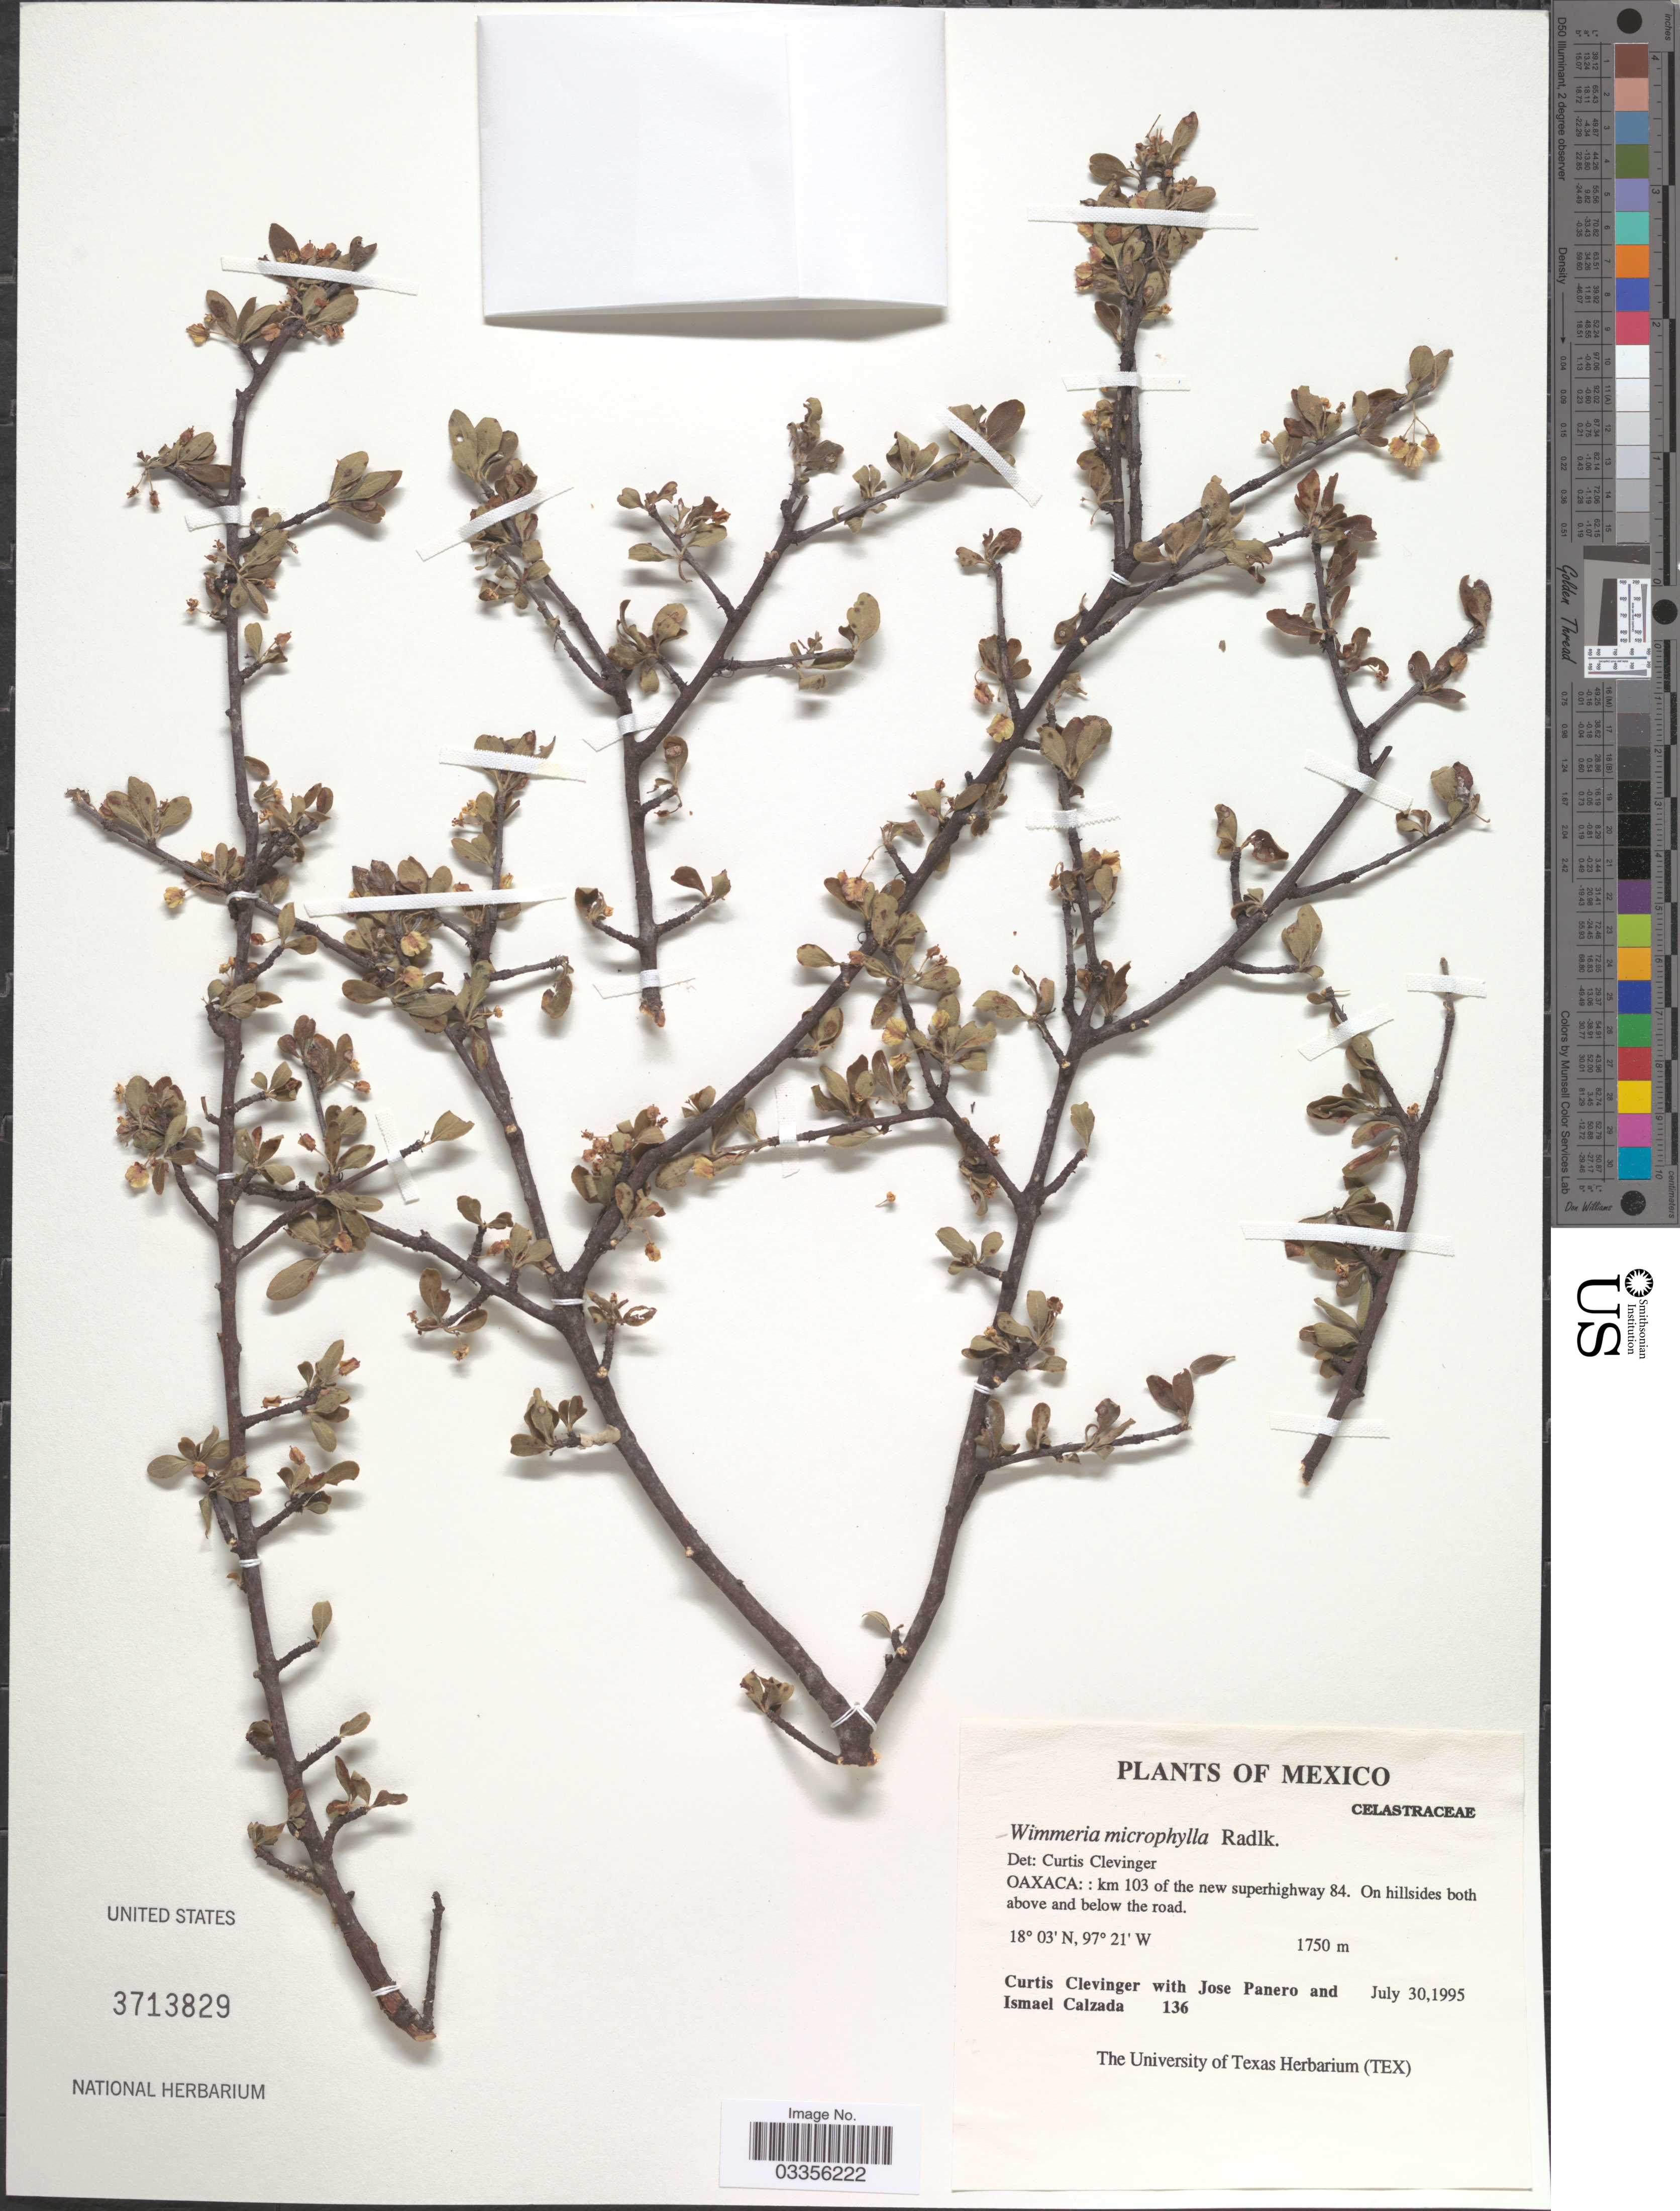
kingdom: Plantae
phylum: Tracheophyta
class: Magnoliopsida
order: Celastrales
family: Celastraceae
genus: Wimmeria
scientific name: Wimmeria microphylla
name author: Radlk.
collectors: C. Clevinger, J. L. Panero & I. Calzada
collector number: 136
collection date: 1995-07-30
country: Mexico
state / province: Oaxaca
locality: Km 103 of the new superhighway 84.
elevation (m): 1750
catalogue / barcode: US 3713829